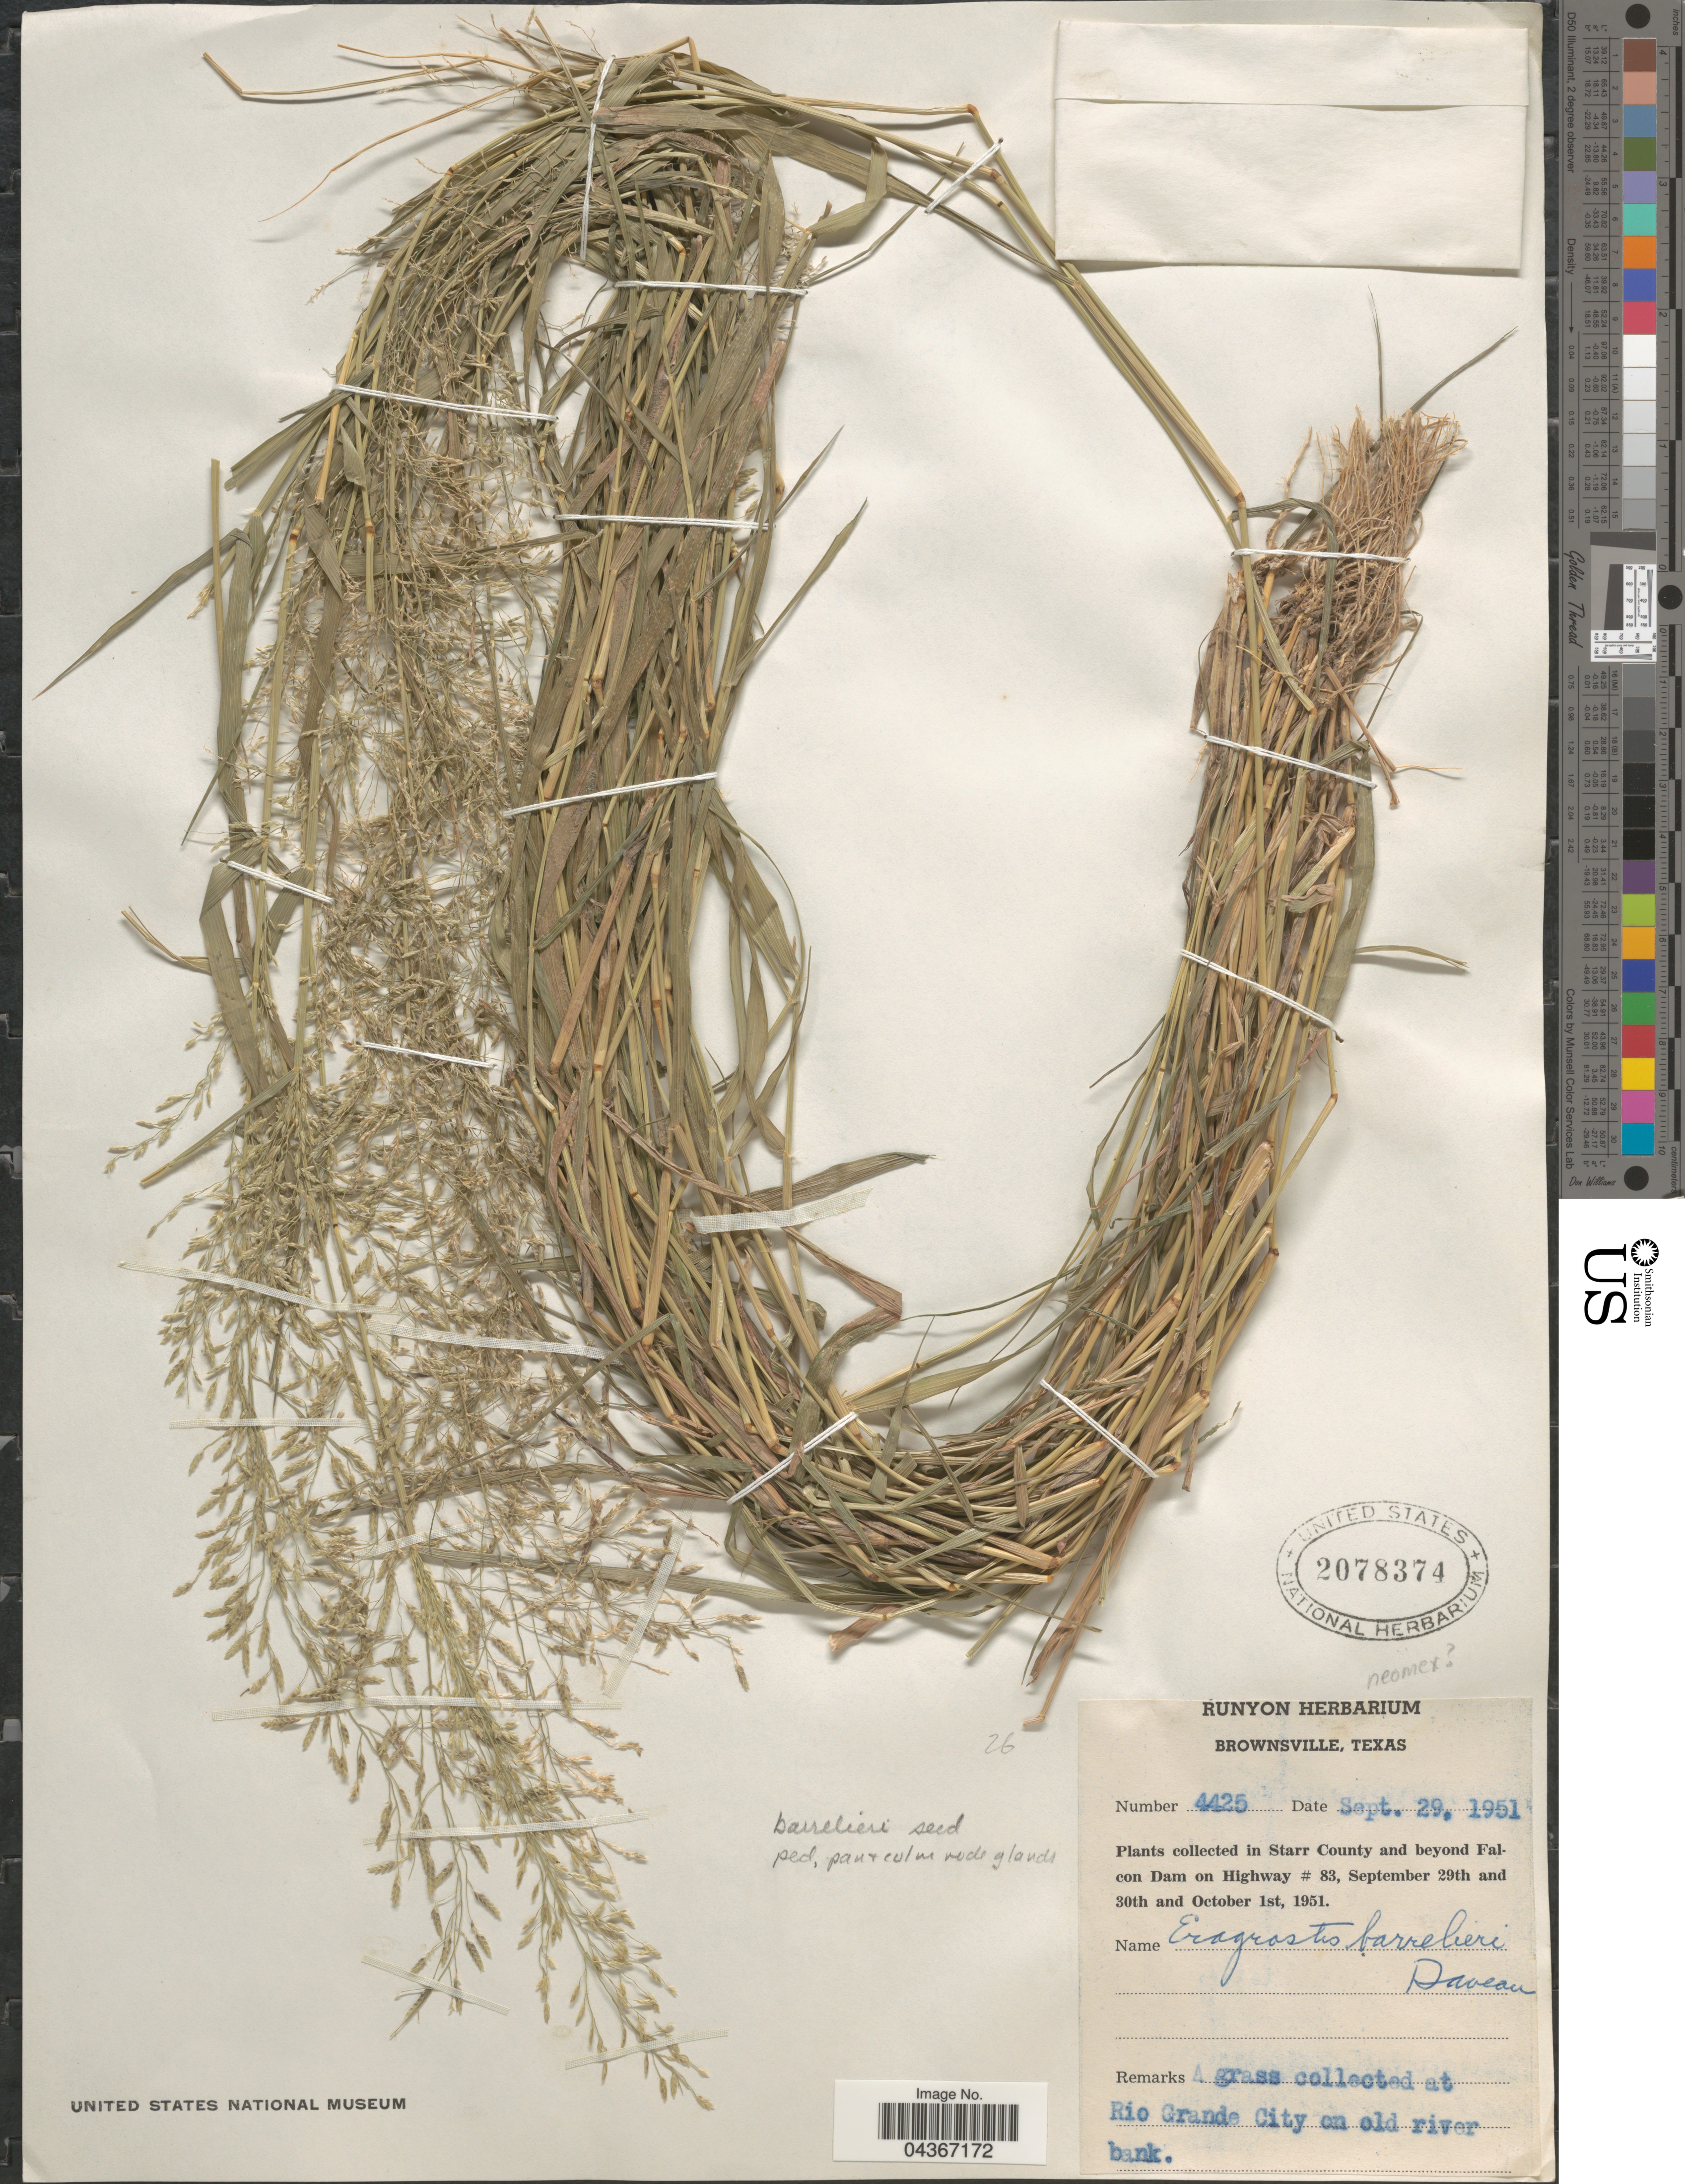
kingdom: Plantae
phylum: Tracheophyta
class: Liliopsida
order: Poales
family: Poaceae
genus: Eragrostis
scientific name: Eragrostis barrelieri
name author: Daveau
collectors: ex herb. Runyon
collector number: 4425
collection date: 1951-09-29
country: United States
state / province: Texas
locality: In Starr County and beyond Falcon Dam on Highway #83. At Rio Grande City on old river bank.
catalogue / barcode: US 2078374